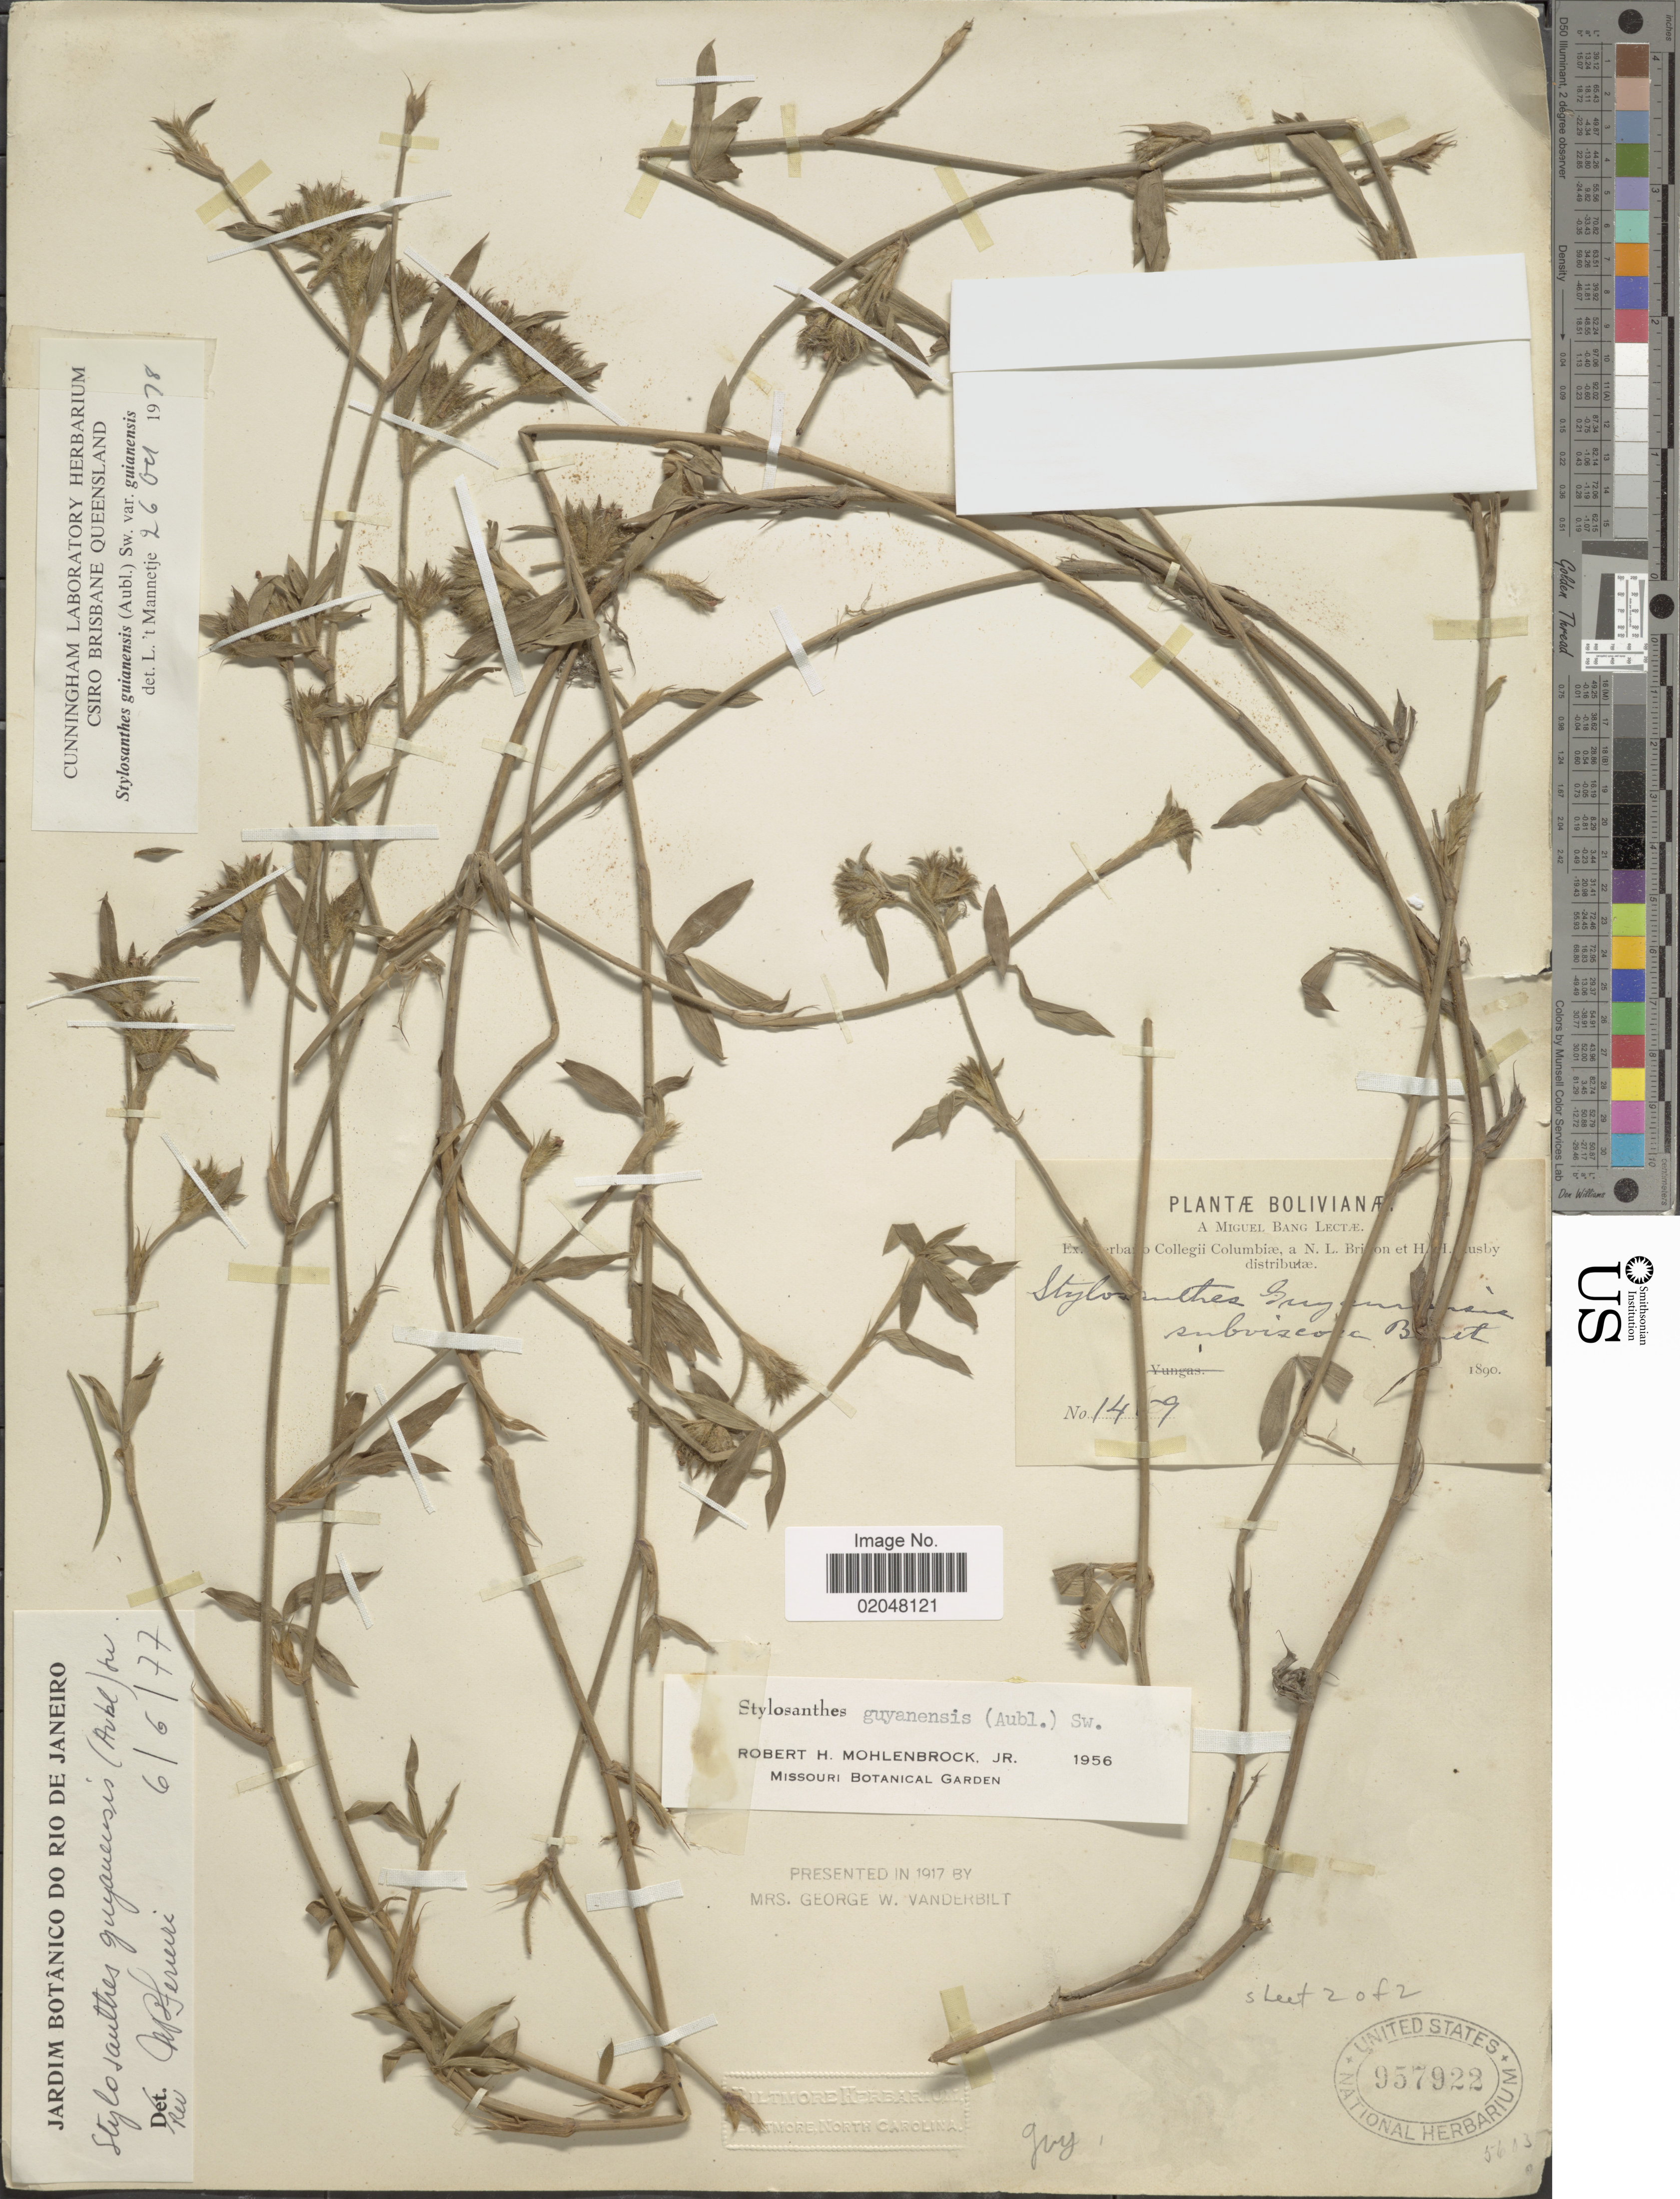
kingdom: Plantae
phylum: Tracheophyta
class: Magnoliopsida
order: Fabales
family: Fabaceae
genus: Stylosanthes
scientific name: Stylosanthes guianensis var. guianensis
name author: (Aubl.) Sw.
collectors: M. Bang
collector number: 1479*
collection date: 1890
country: Bolivia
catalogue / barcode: US 957922